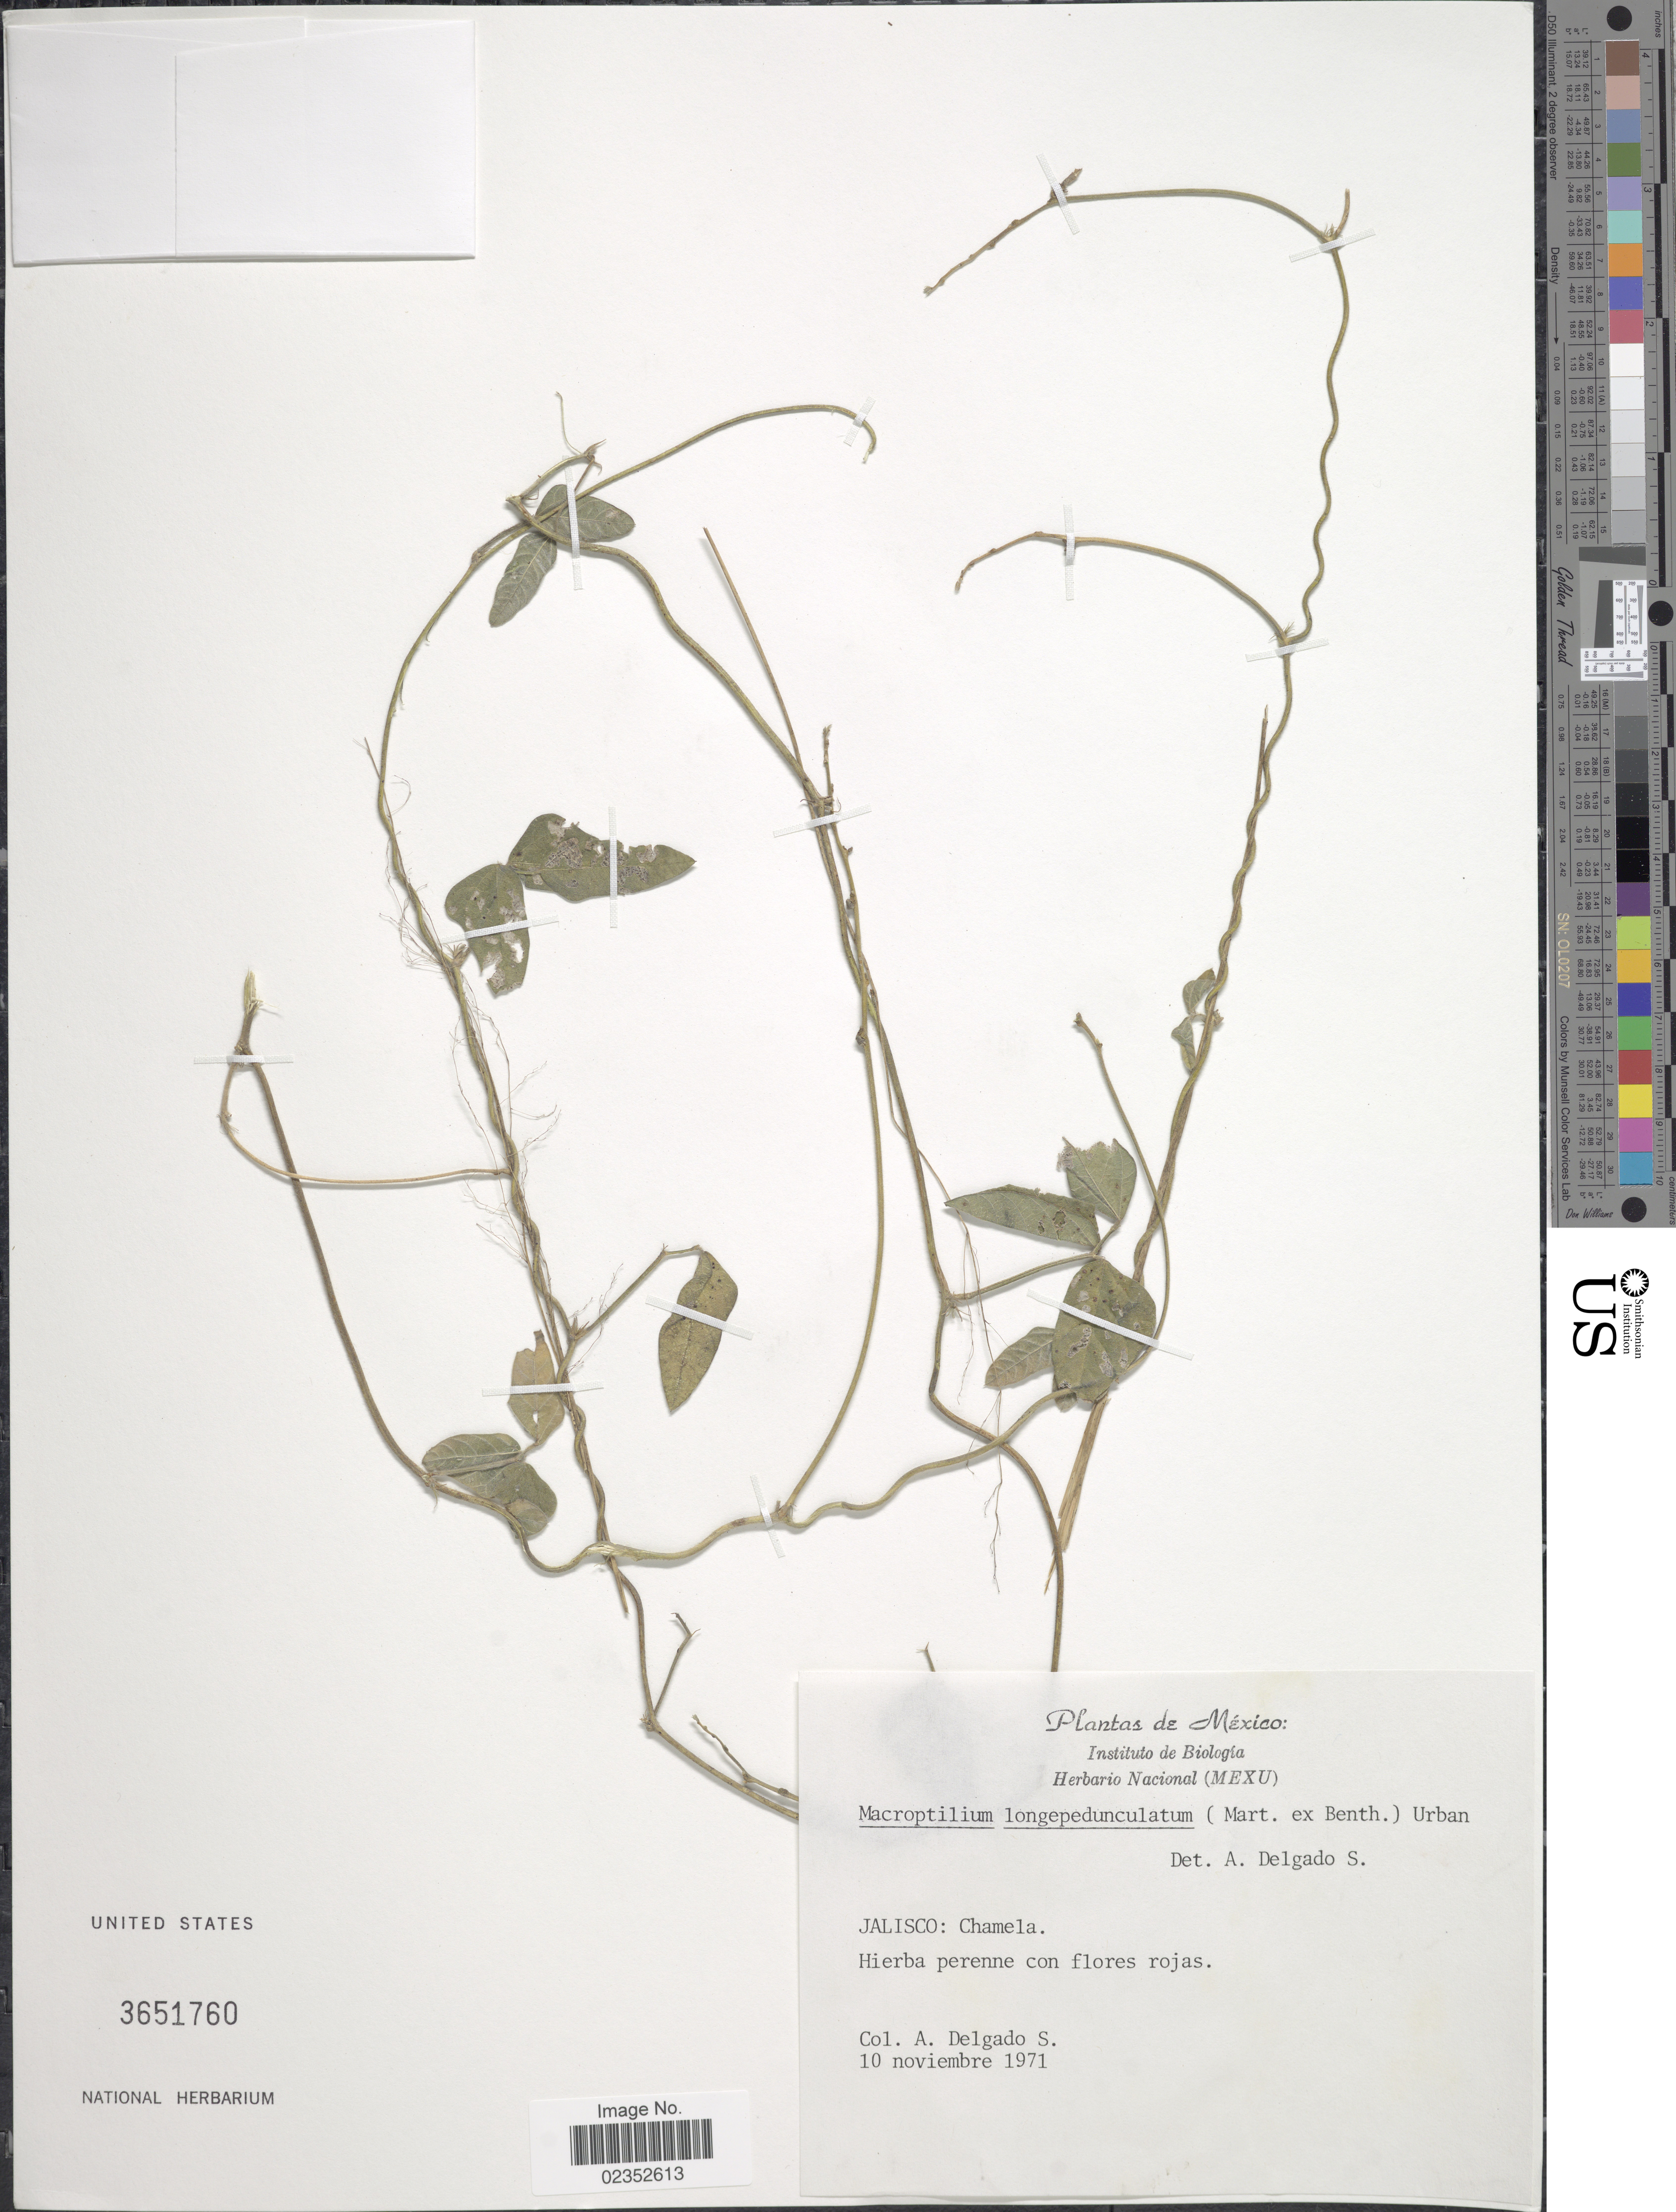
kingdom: Plantae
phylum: Tracheophyta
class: Magnoliopsida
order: Fabales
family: Fabaceae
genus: Macroptilium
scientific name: Macroptilium longepedunculatum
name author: (Benth.) Urb.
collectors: A. Delgado S.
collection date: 1971-11-10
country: Mexico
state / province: Jalisco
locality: Chamela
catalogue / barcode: US 3651760